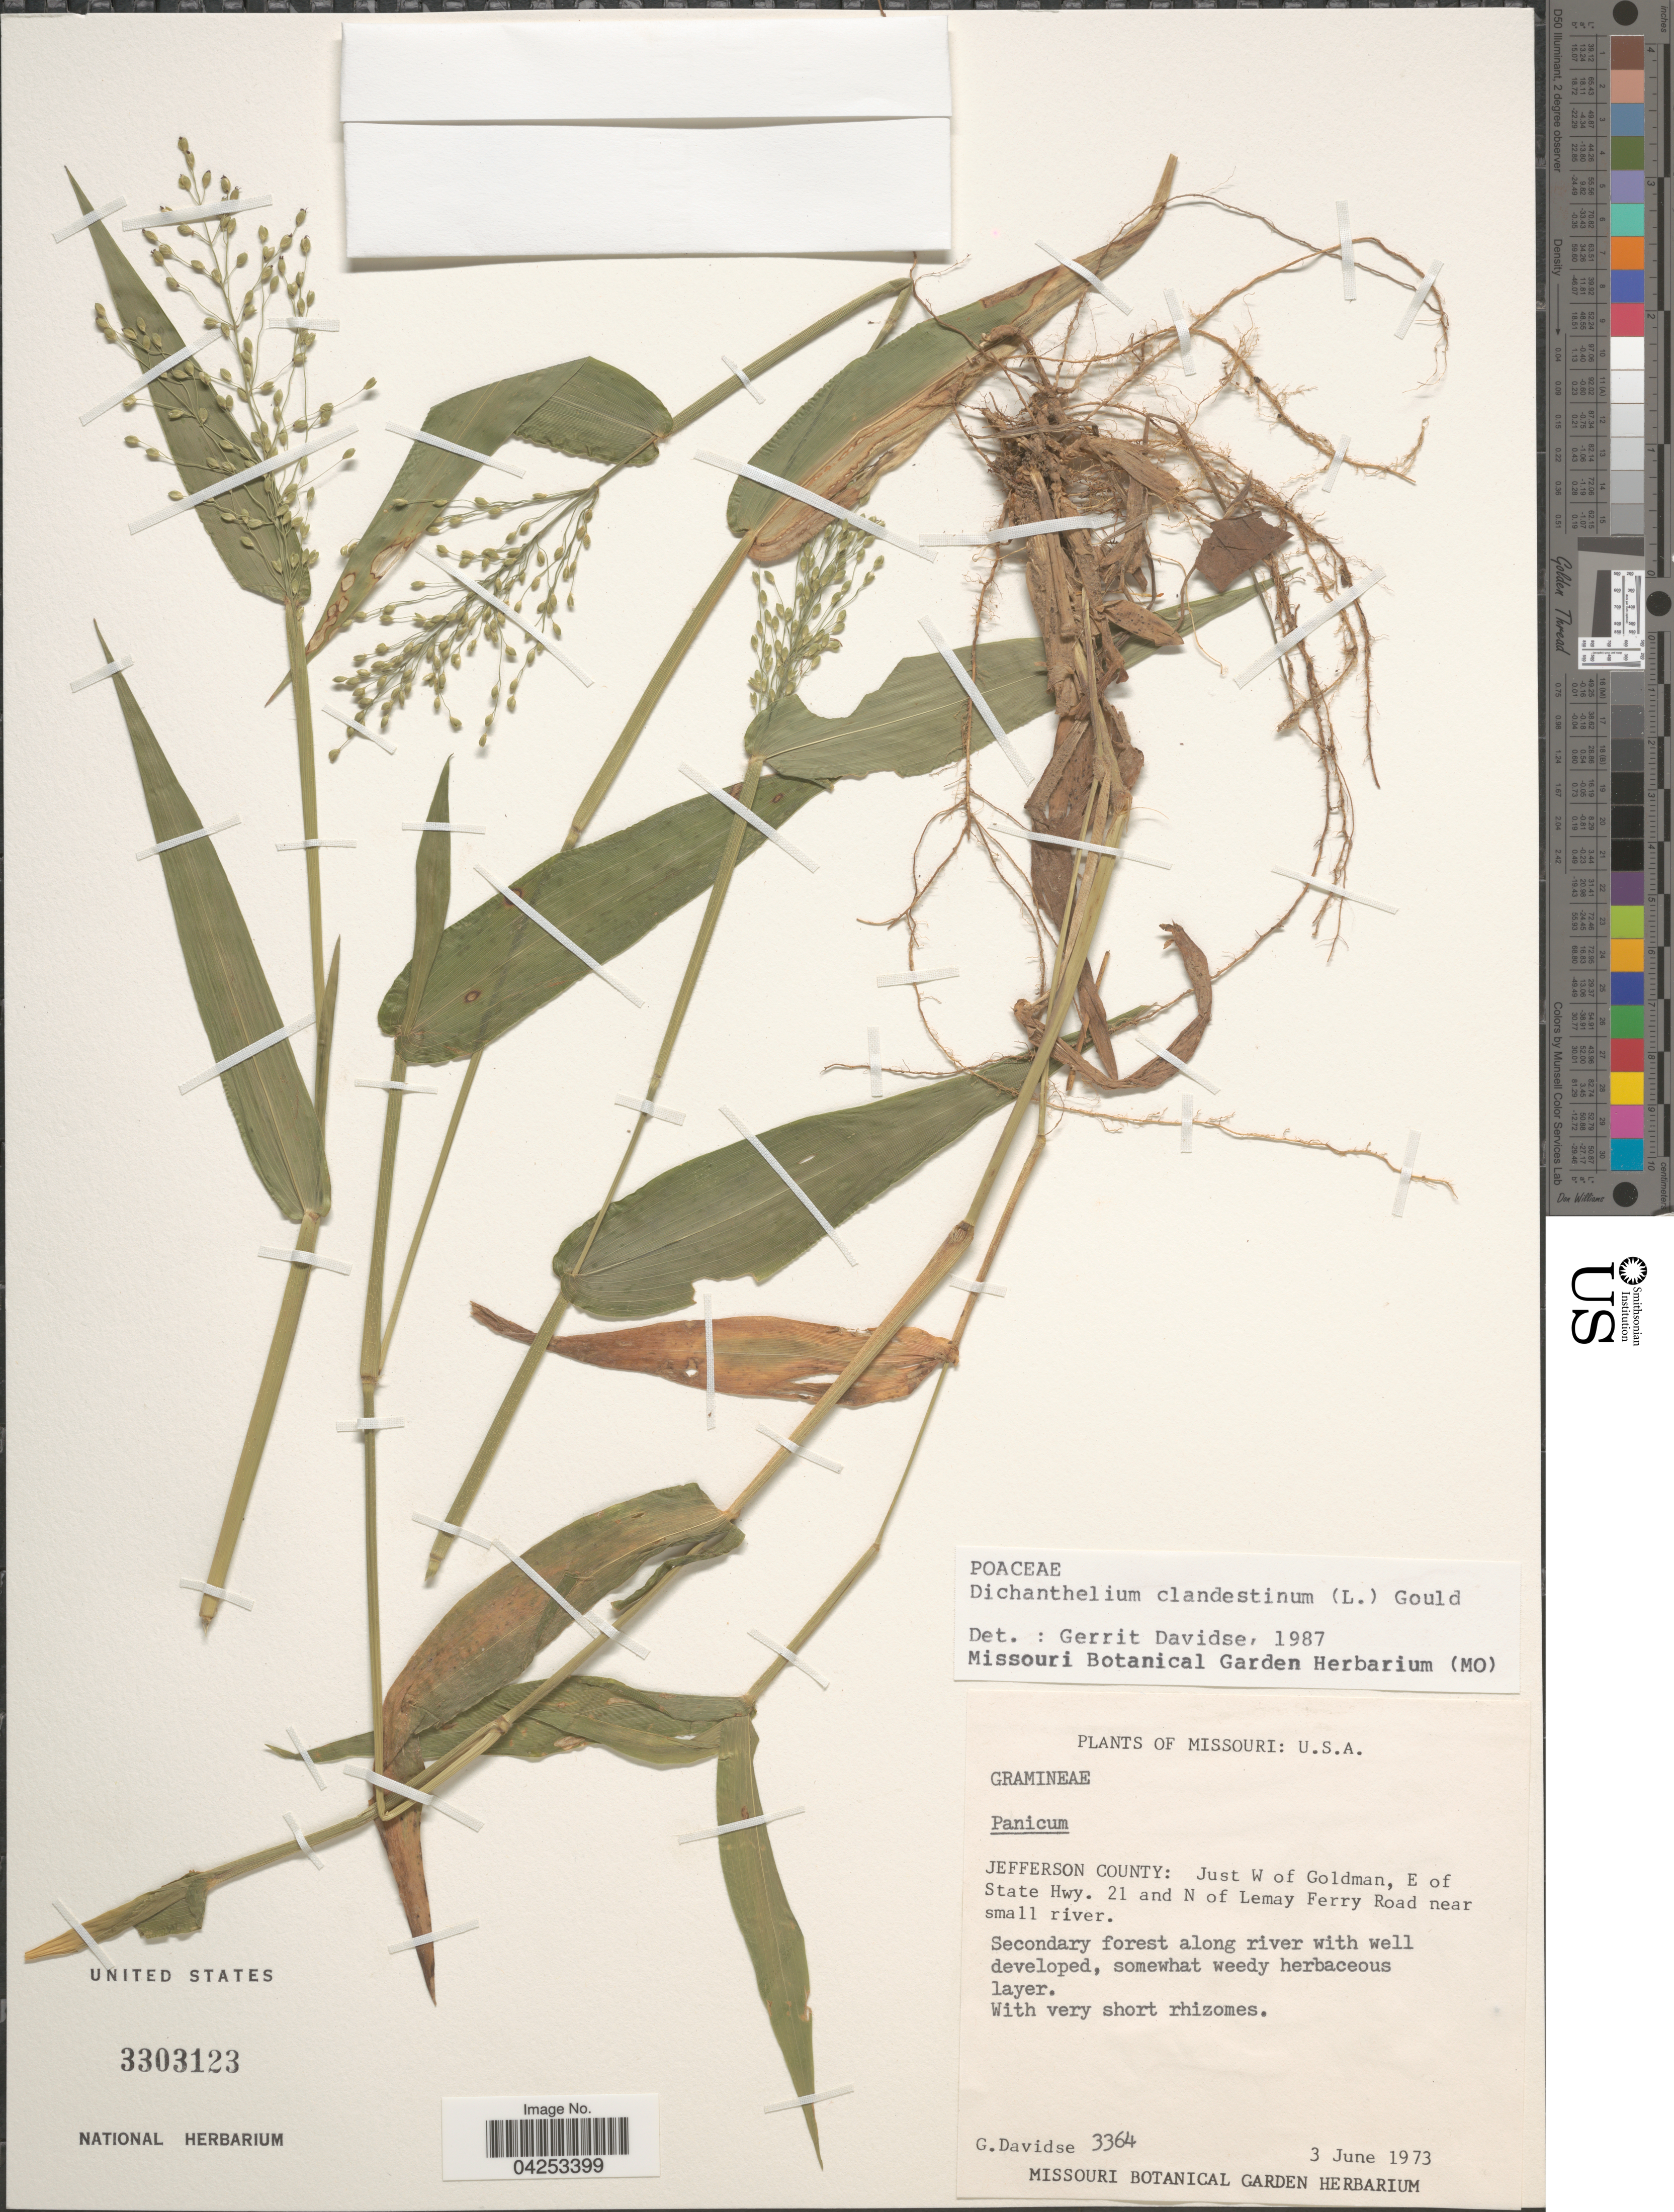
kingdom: Plantae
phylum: Tracheophyta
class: Liliopsida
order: Poales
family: Poaceae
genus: Dichanthelium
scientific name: Dichanthelium clandestinum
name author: (L.) Gould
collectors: G. Davidse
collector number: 3364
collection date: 1973-06-03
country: United States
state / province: Missouri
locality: Jefferson County: Just W of Goldman, E of State Hwy. 21 and N of Lemay Ferry Road near small river.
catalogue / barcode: US 3303123